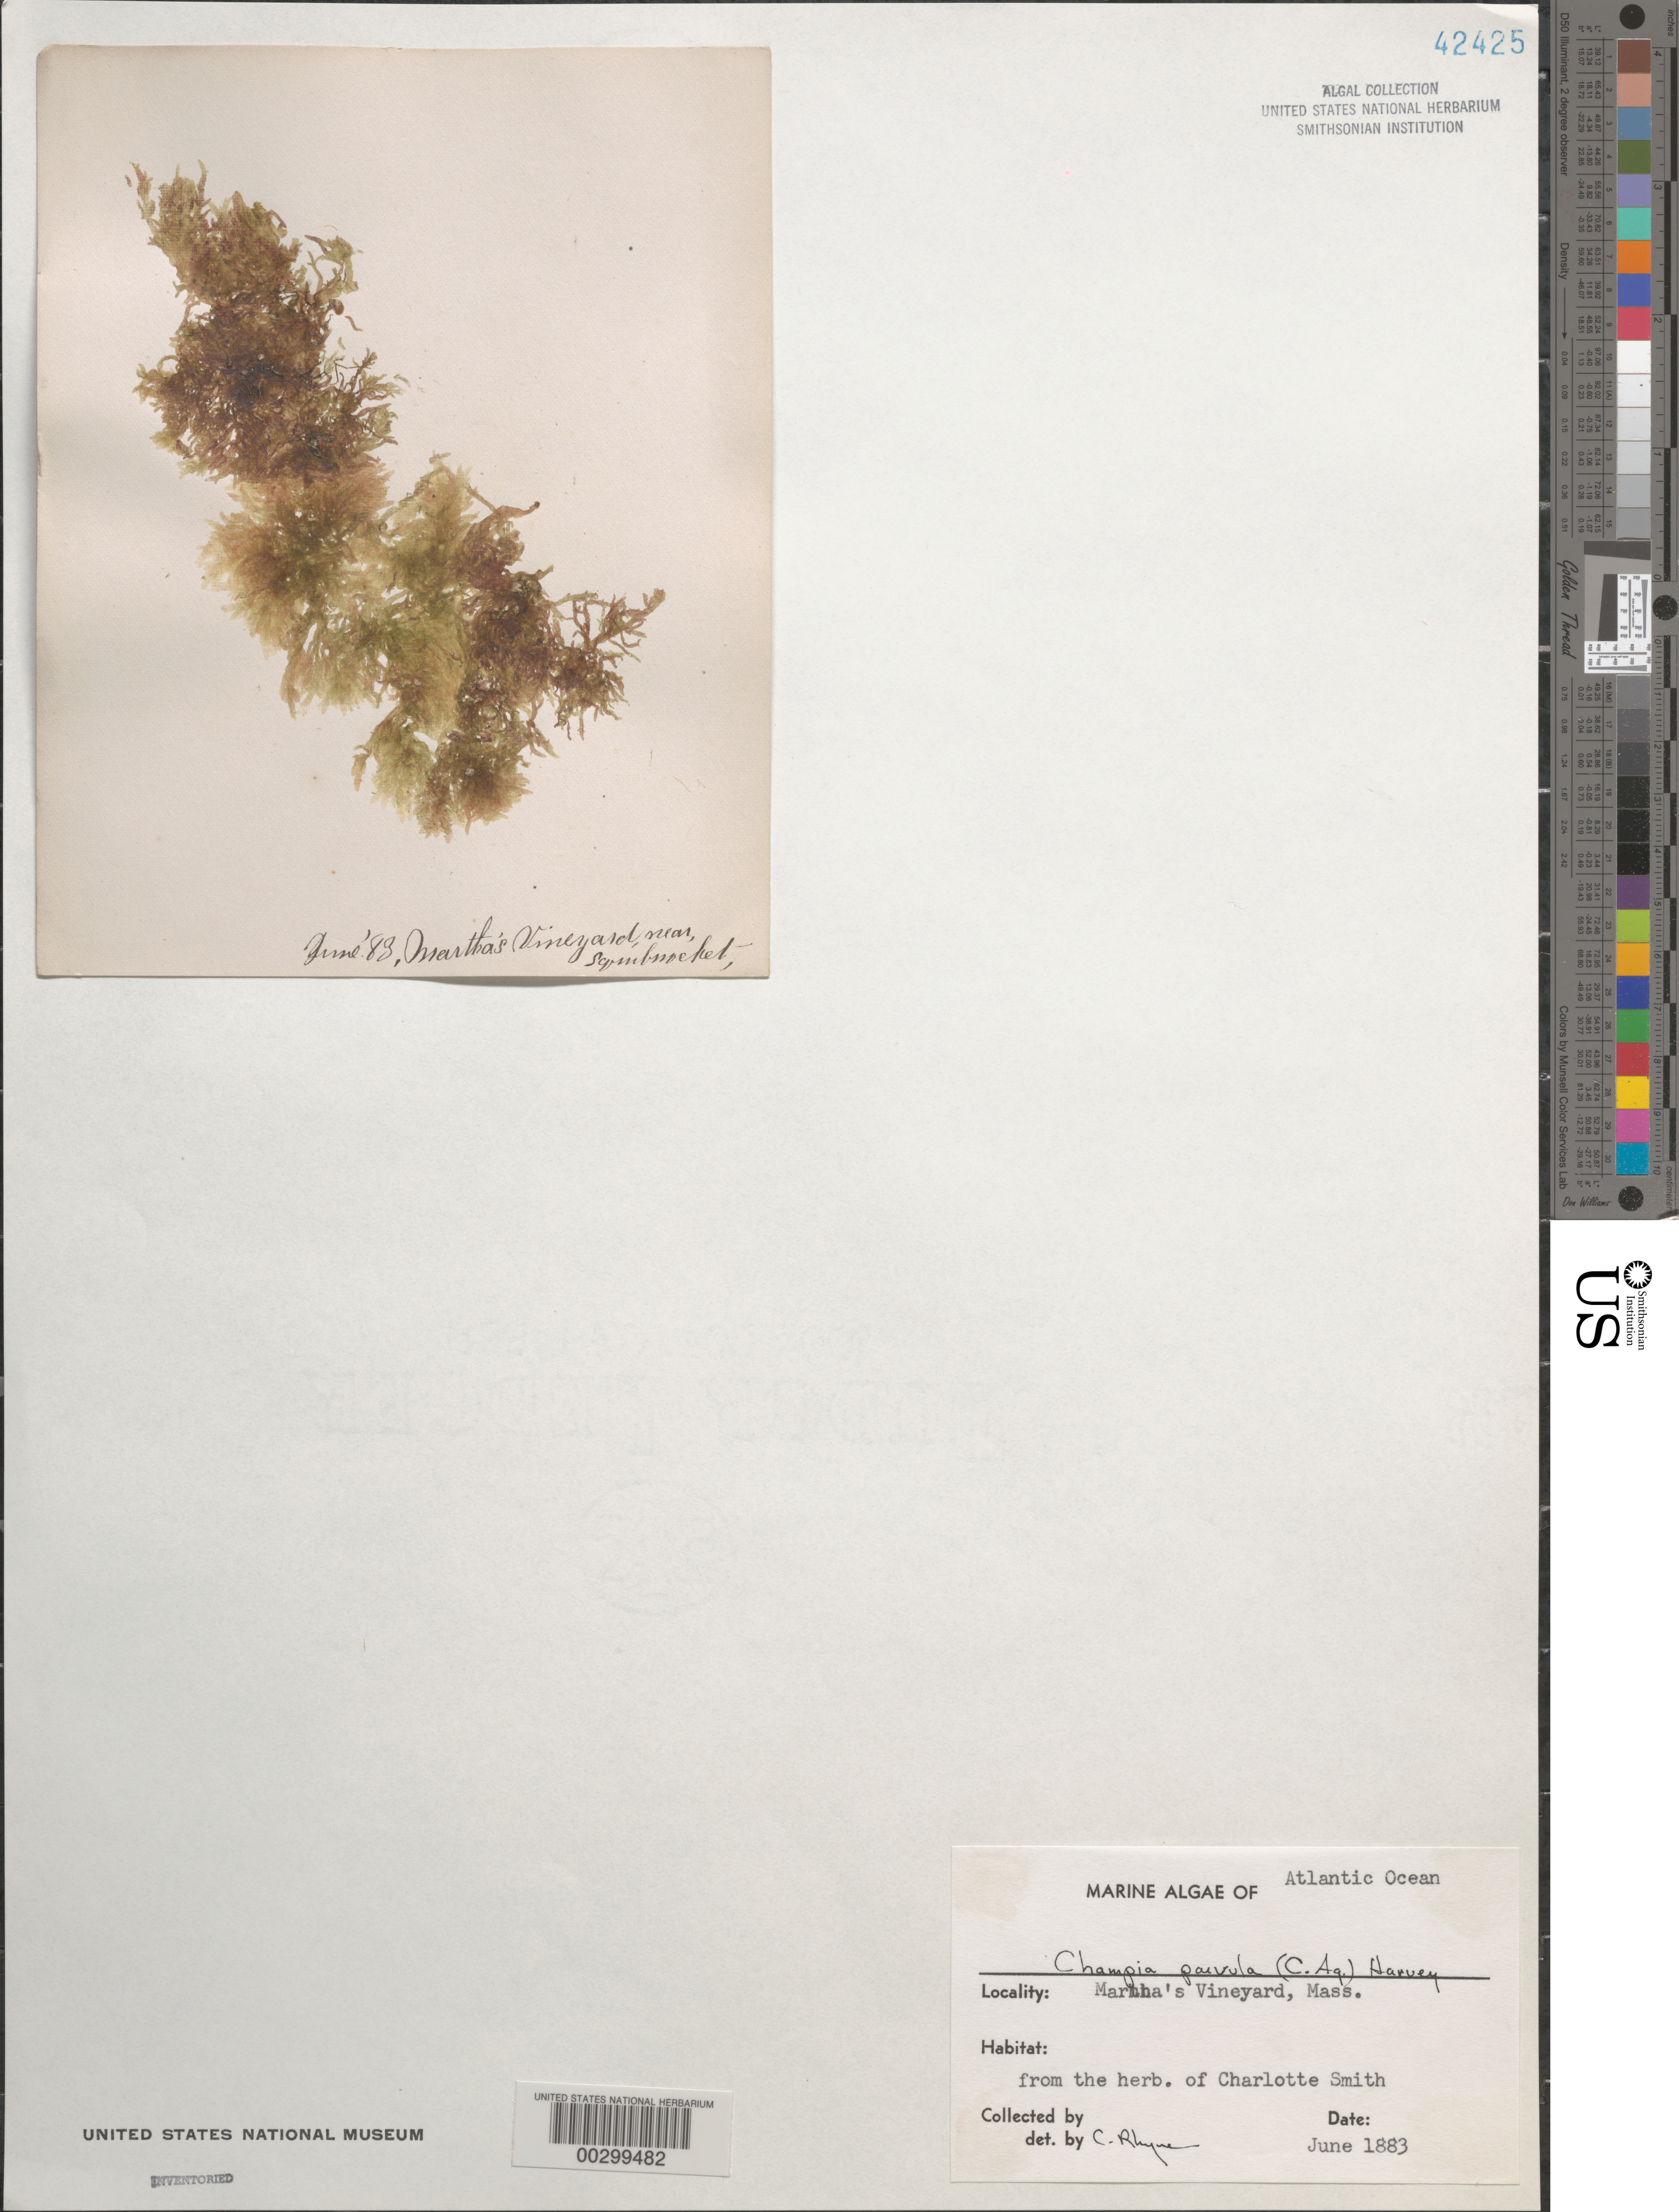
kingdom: Plantae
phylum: Rhodophyta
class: Florideophyceae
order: Rhodymeniales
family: Champiaceae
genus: Champia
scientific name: Champia parvula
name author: (C. Agardh) Harv.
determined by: Rhyne, C. F.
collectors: Charlotte Smith (herbarium)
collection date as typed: Jun 1883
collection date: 1883-06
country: United States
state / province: Massachusetts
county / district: Dukes County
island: Martha's Vineyard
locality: Near Squibnocket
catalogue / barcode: US 42425